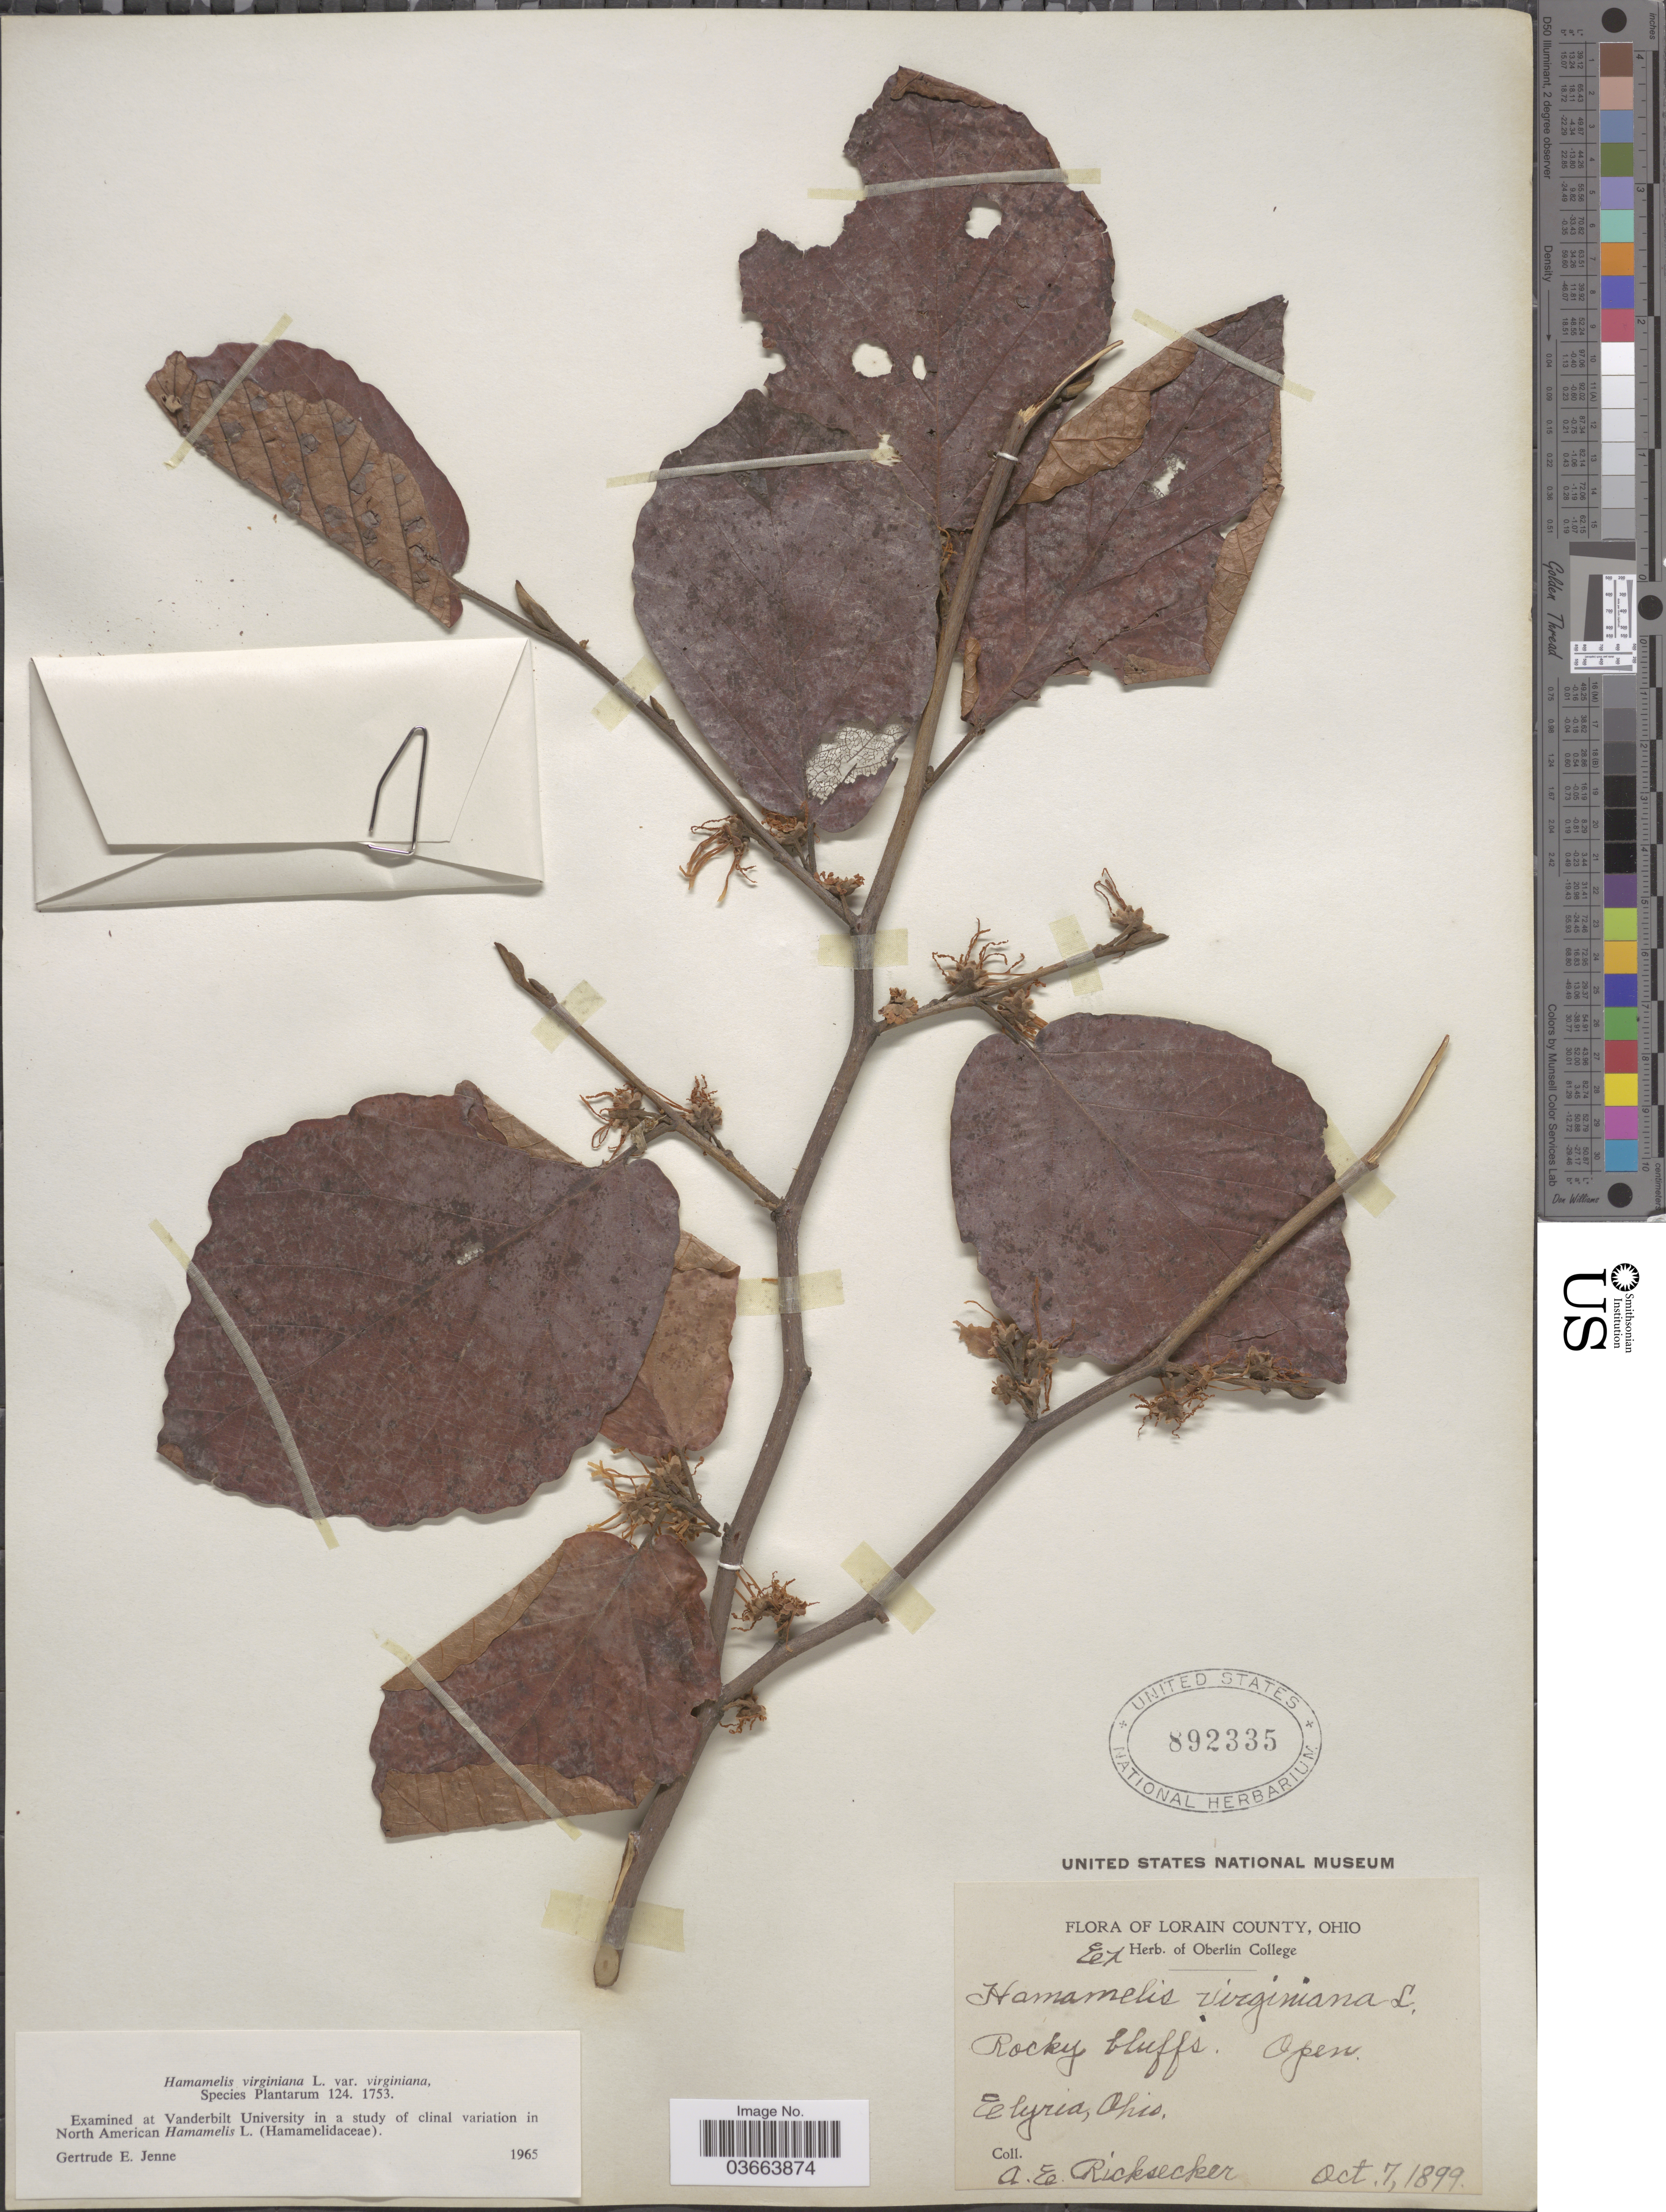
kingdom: Plantae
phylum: Tracheophyta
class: Magnoliopsida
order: Saxifragales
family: Hamamelidaceae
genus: Hamamelis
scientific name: Hamamelis virginiana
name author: L.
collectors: A. E. Ricksecker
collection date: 1899-10-07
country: United States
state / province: Ohio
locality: Lorain County. Rocky bluffs. Elyria.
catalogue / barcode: US 892335